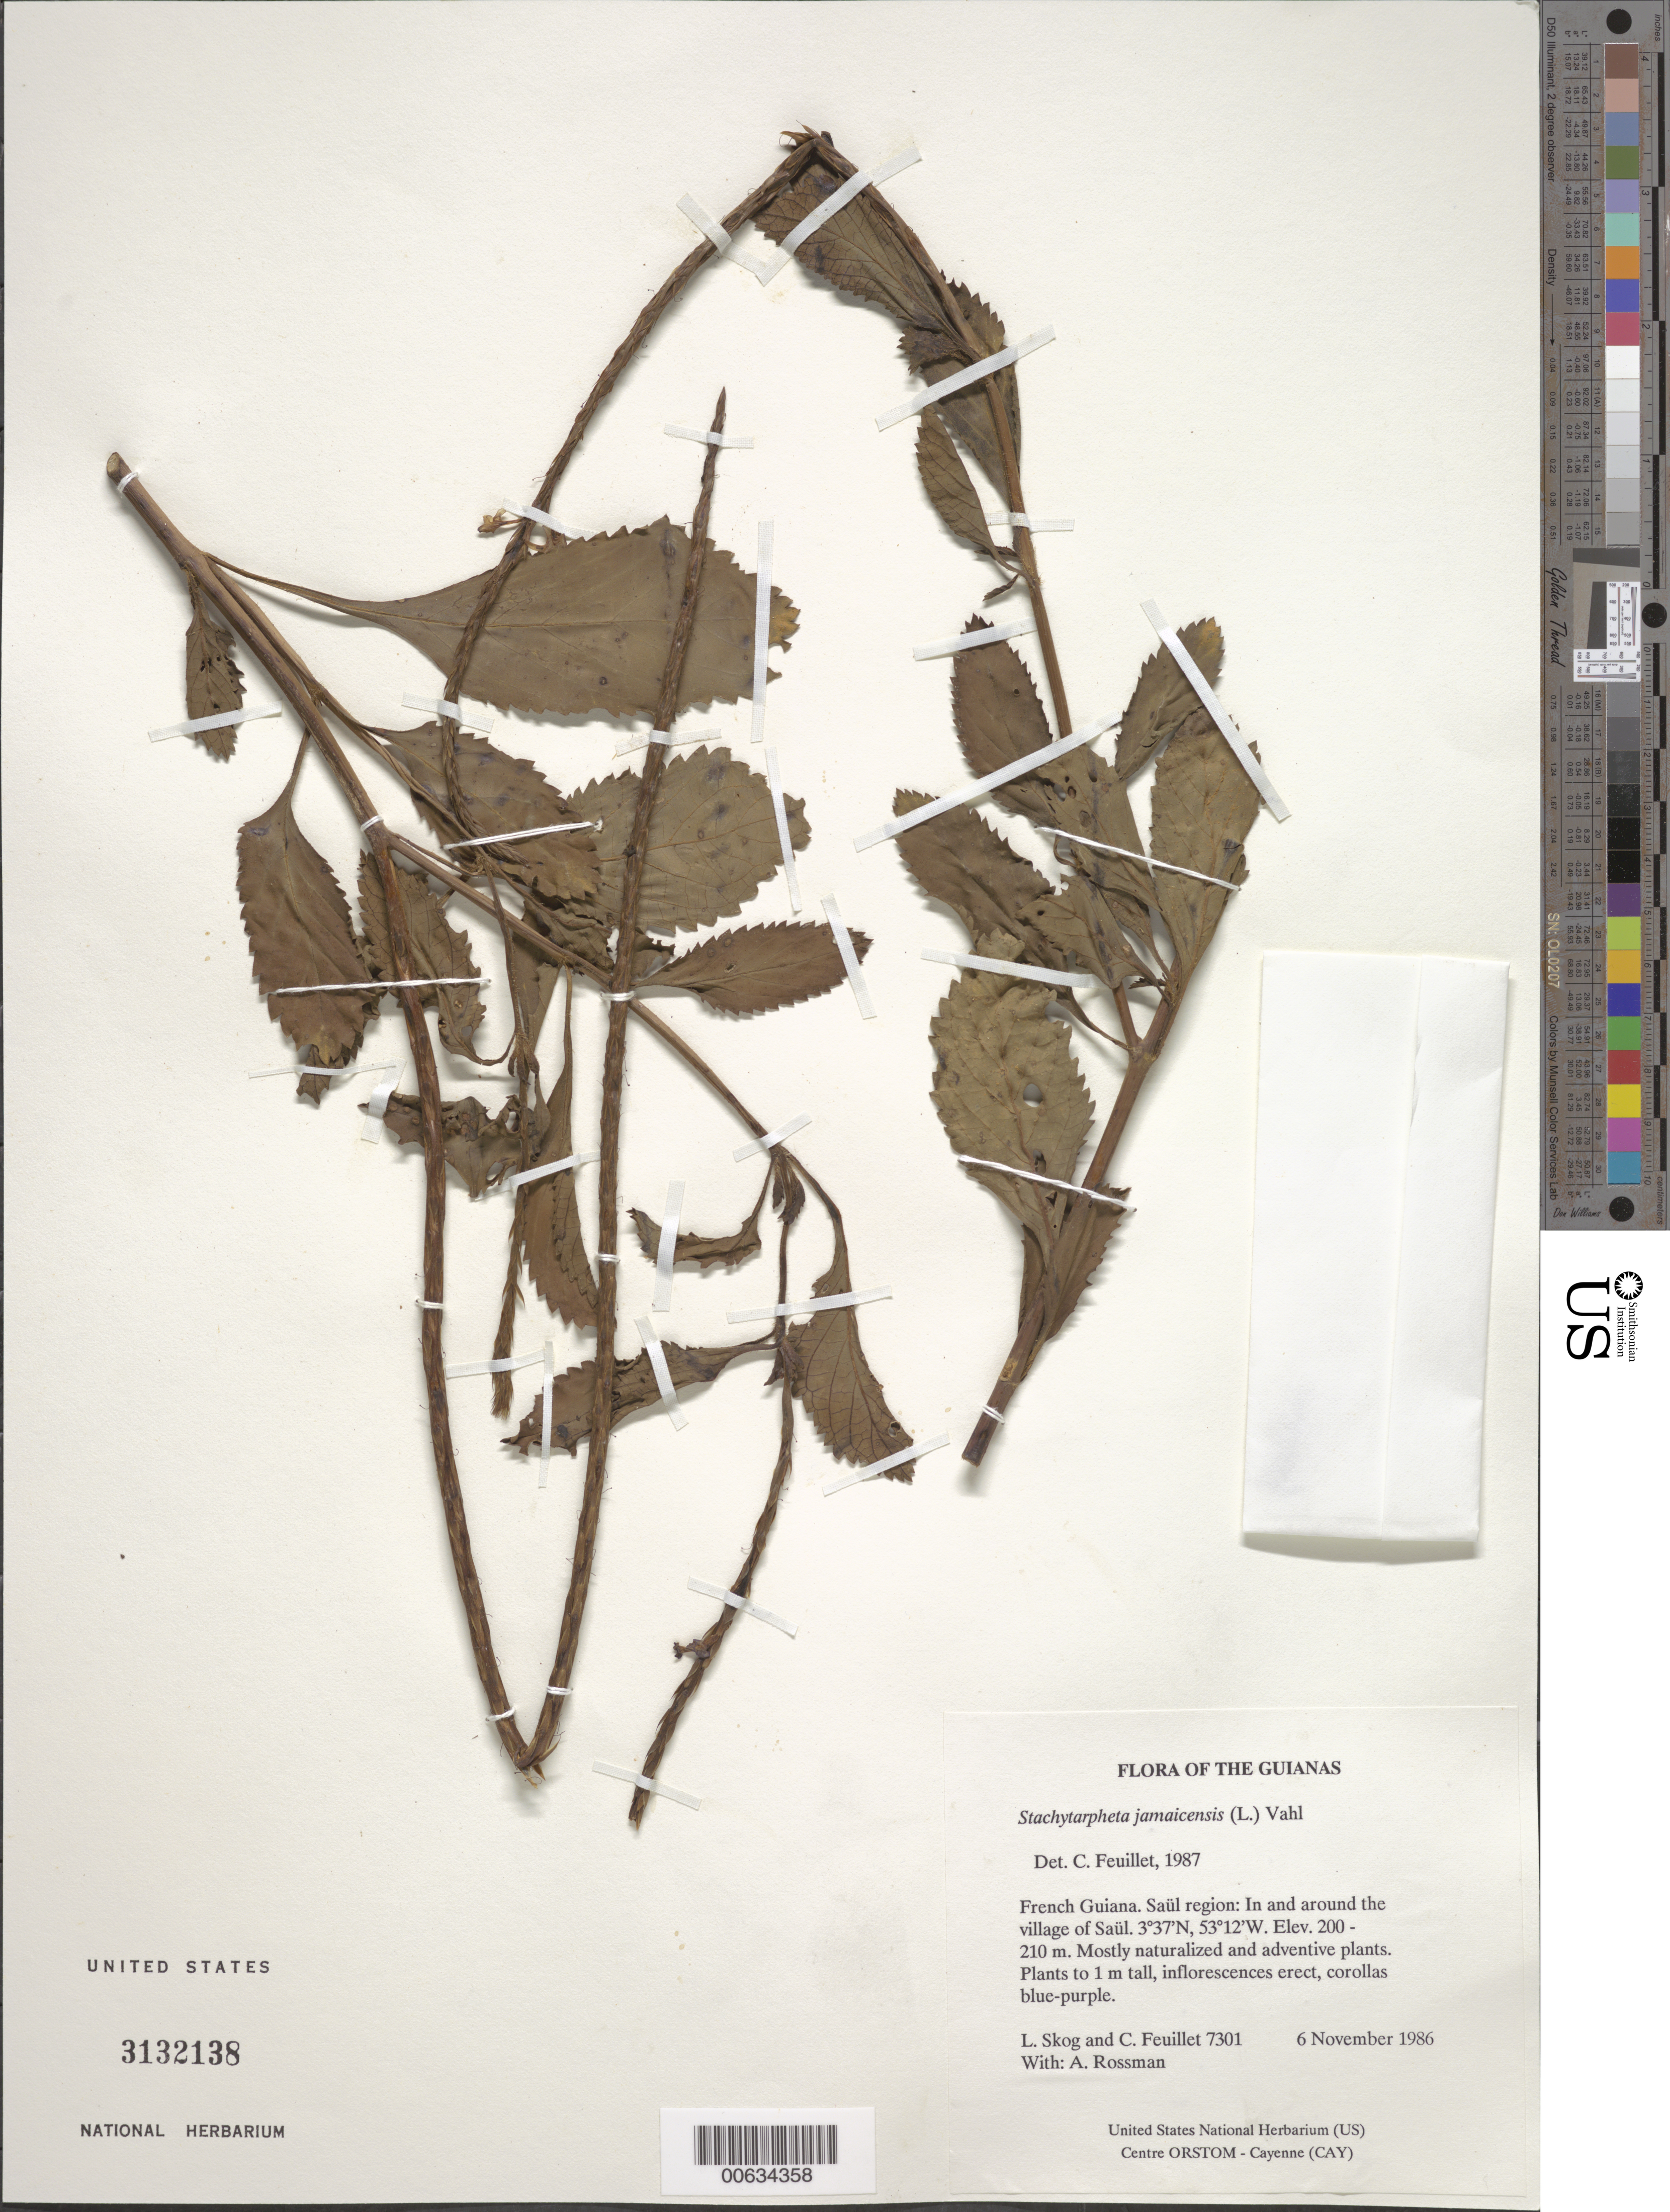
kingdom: Plantae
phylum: Tracheophyta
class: Magnoliopsida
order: Lamiales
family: Verbenaceae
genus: Stachytarpheta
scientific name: Stachytarpheta jamaicensis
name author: (L.) Vahl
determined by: Feuillet, C.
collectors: L. E. Skog, C. Feuillet & A. Rossman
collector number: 7301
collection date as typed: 6 November 1986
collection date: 1986-11-06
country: French Guiana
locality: Saül. In and around the village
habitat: Mostly naturalized and adventive plants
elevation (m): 200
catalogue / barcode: US 3132138